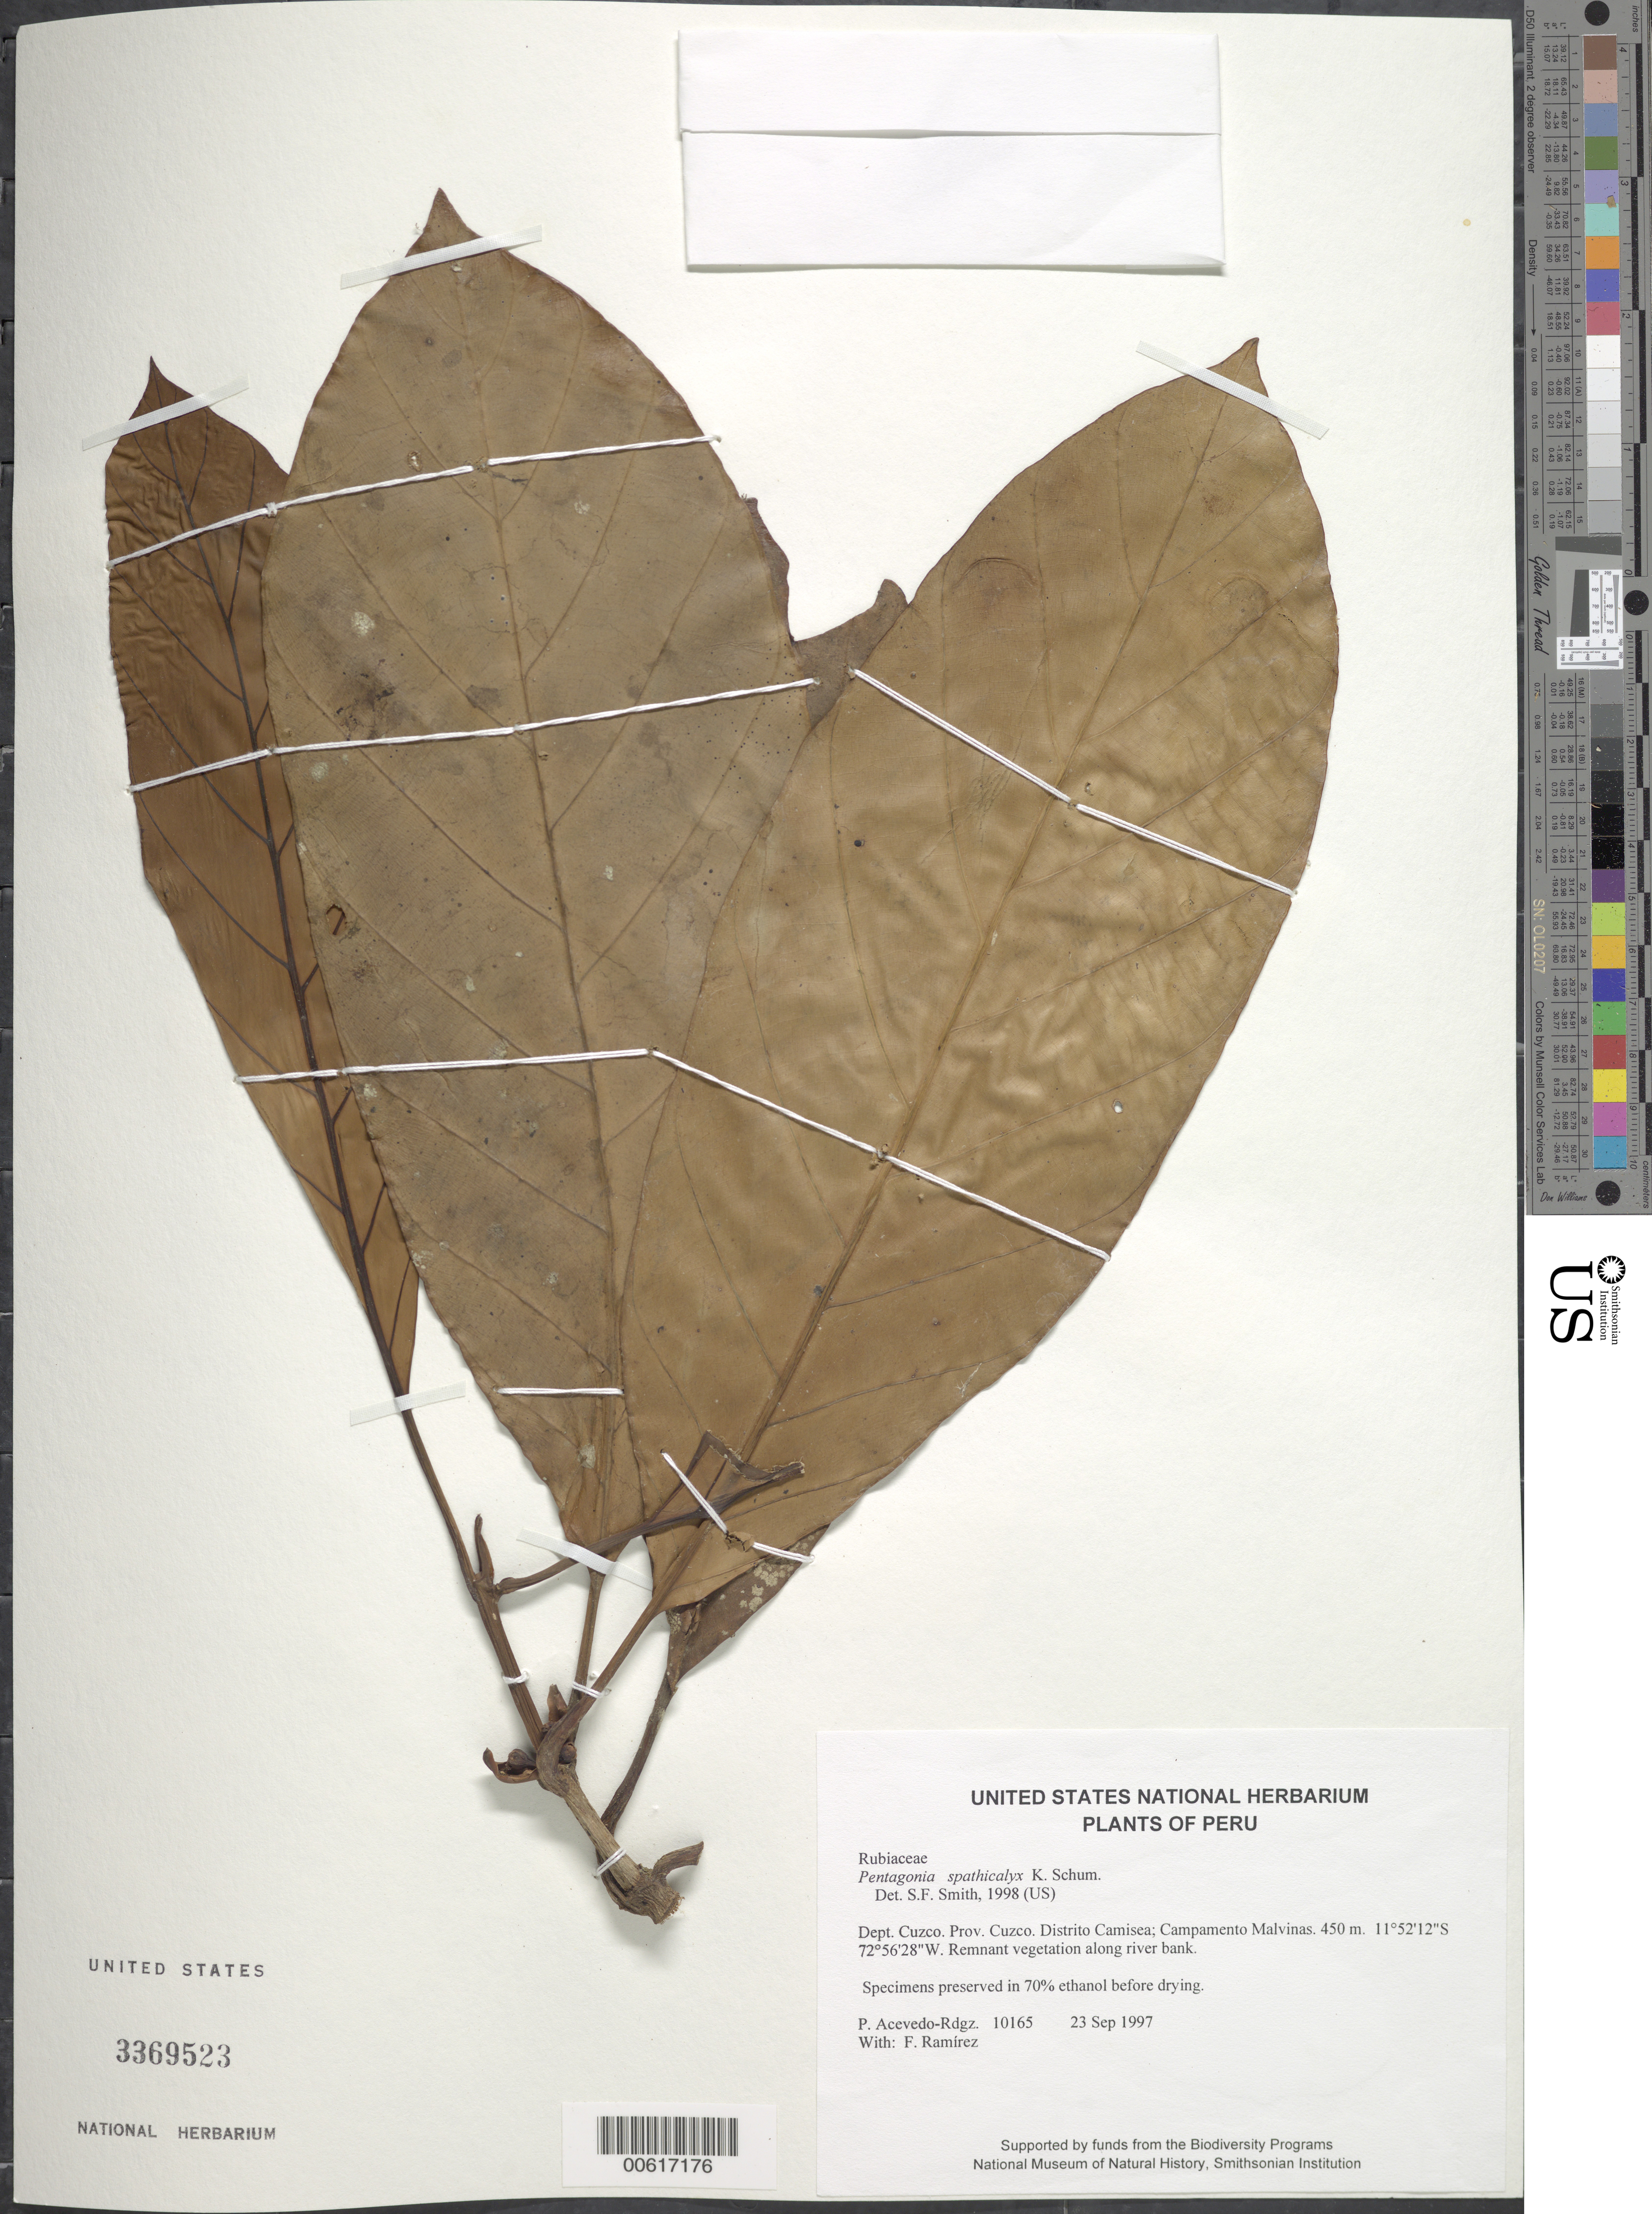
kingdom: Plantae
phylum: Tracheophyta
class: Magnoliopsida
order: Gentianales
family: Rubiaceae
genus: Pentagonia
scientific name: Pentagonia spathicalyx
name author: K. Schum.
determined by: Smith, Stephen F., (US), NMNH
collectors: P. Acevedo-Rodr. & F. Ramirez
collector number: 10165a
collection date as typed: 23 Sep 1997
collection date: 1997-09-23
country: Peru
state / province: Cusco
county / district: Cusco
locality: Distrito Camisea; Campamento Malvinas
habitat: Remnant vegetation along river bank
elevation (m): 450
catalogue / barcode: US 3369523